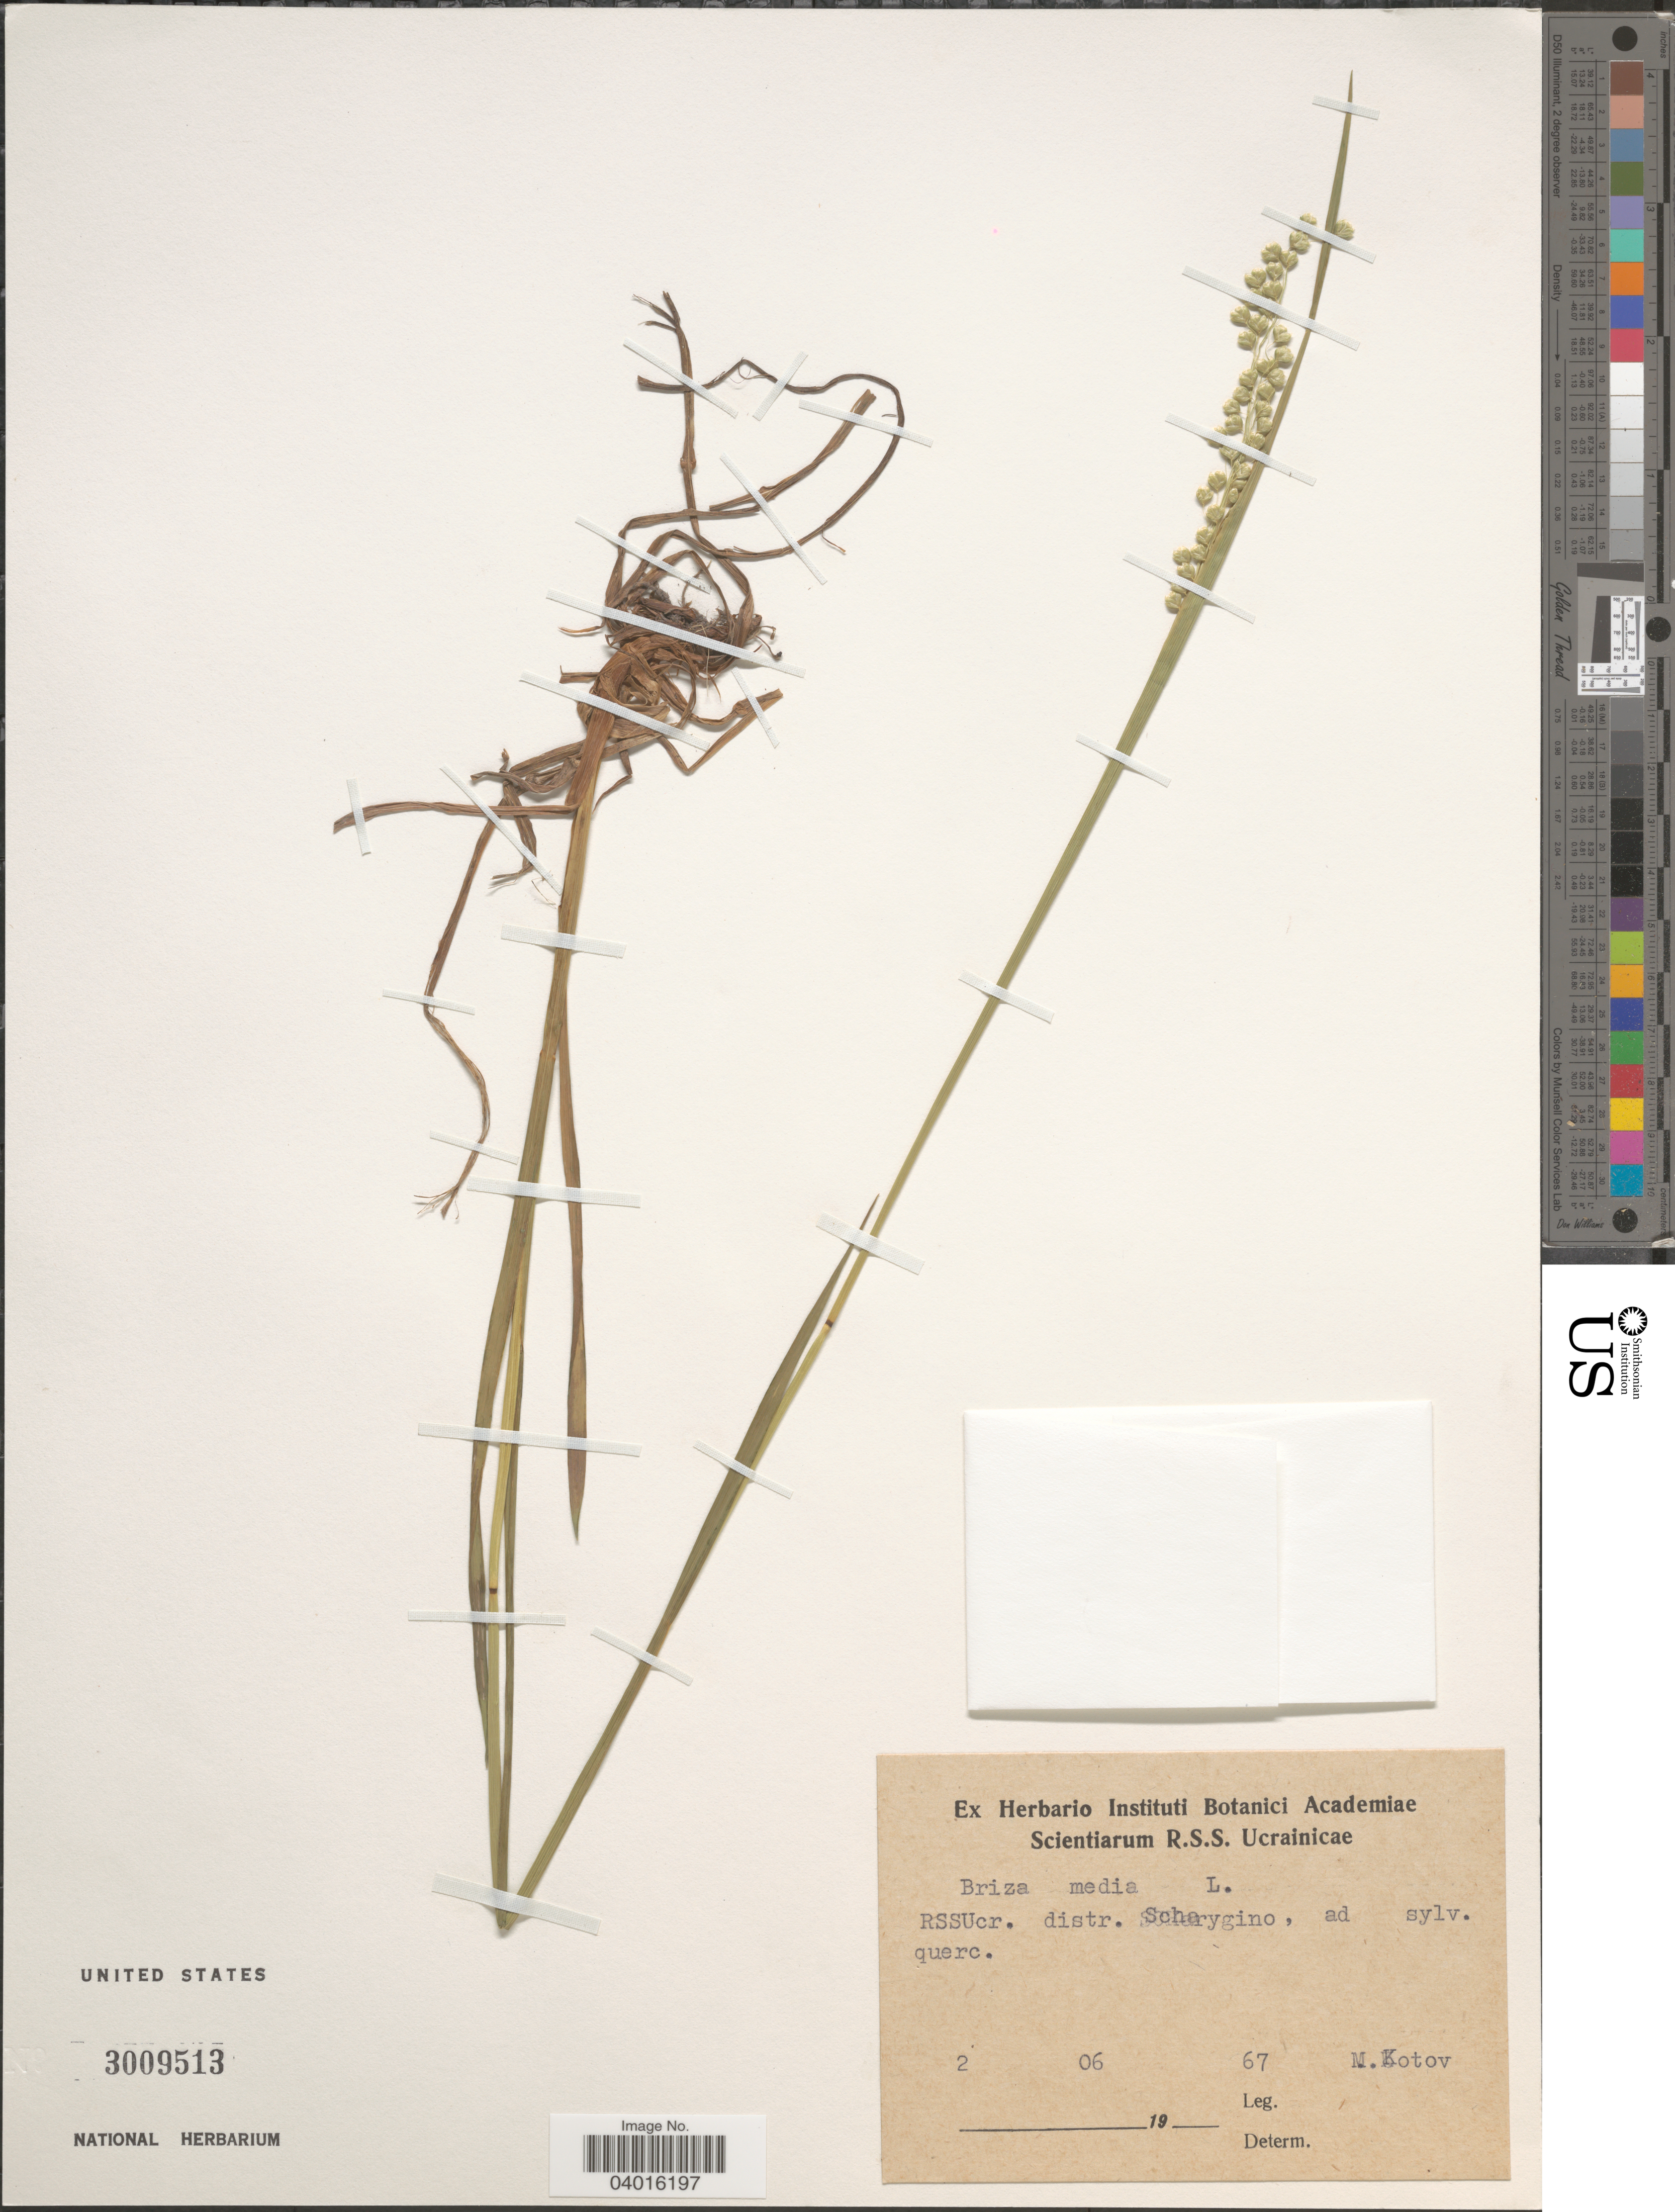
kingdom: Plantae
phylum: Tracheophyta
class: Liliopsida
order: Poales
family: Poaceae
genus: Briza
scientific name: Briza media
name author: L.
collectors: M. Kotov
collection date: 1967-06-02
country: Ukraine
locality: RSSUcr. distr. Scharygino, ad sylv. querc.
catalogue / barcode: US 3009513